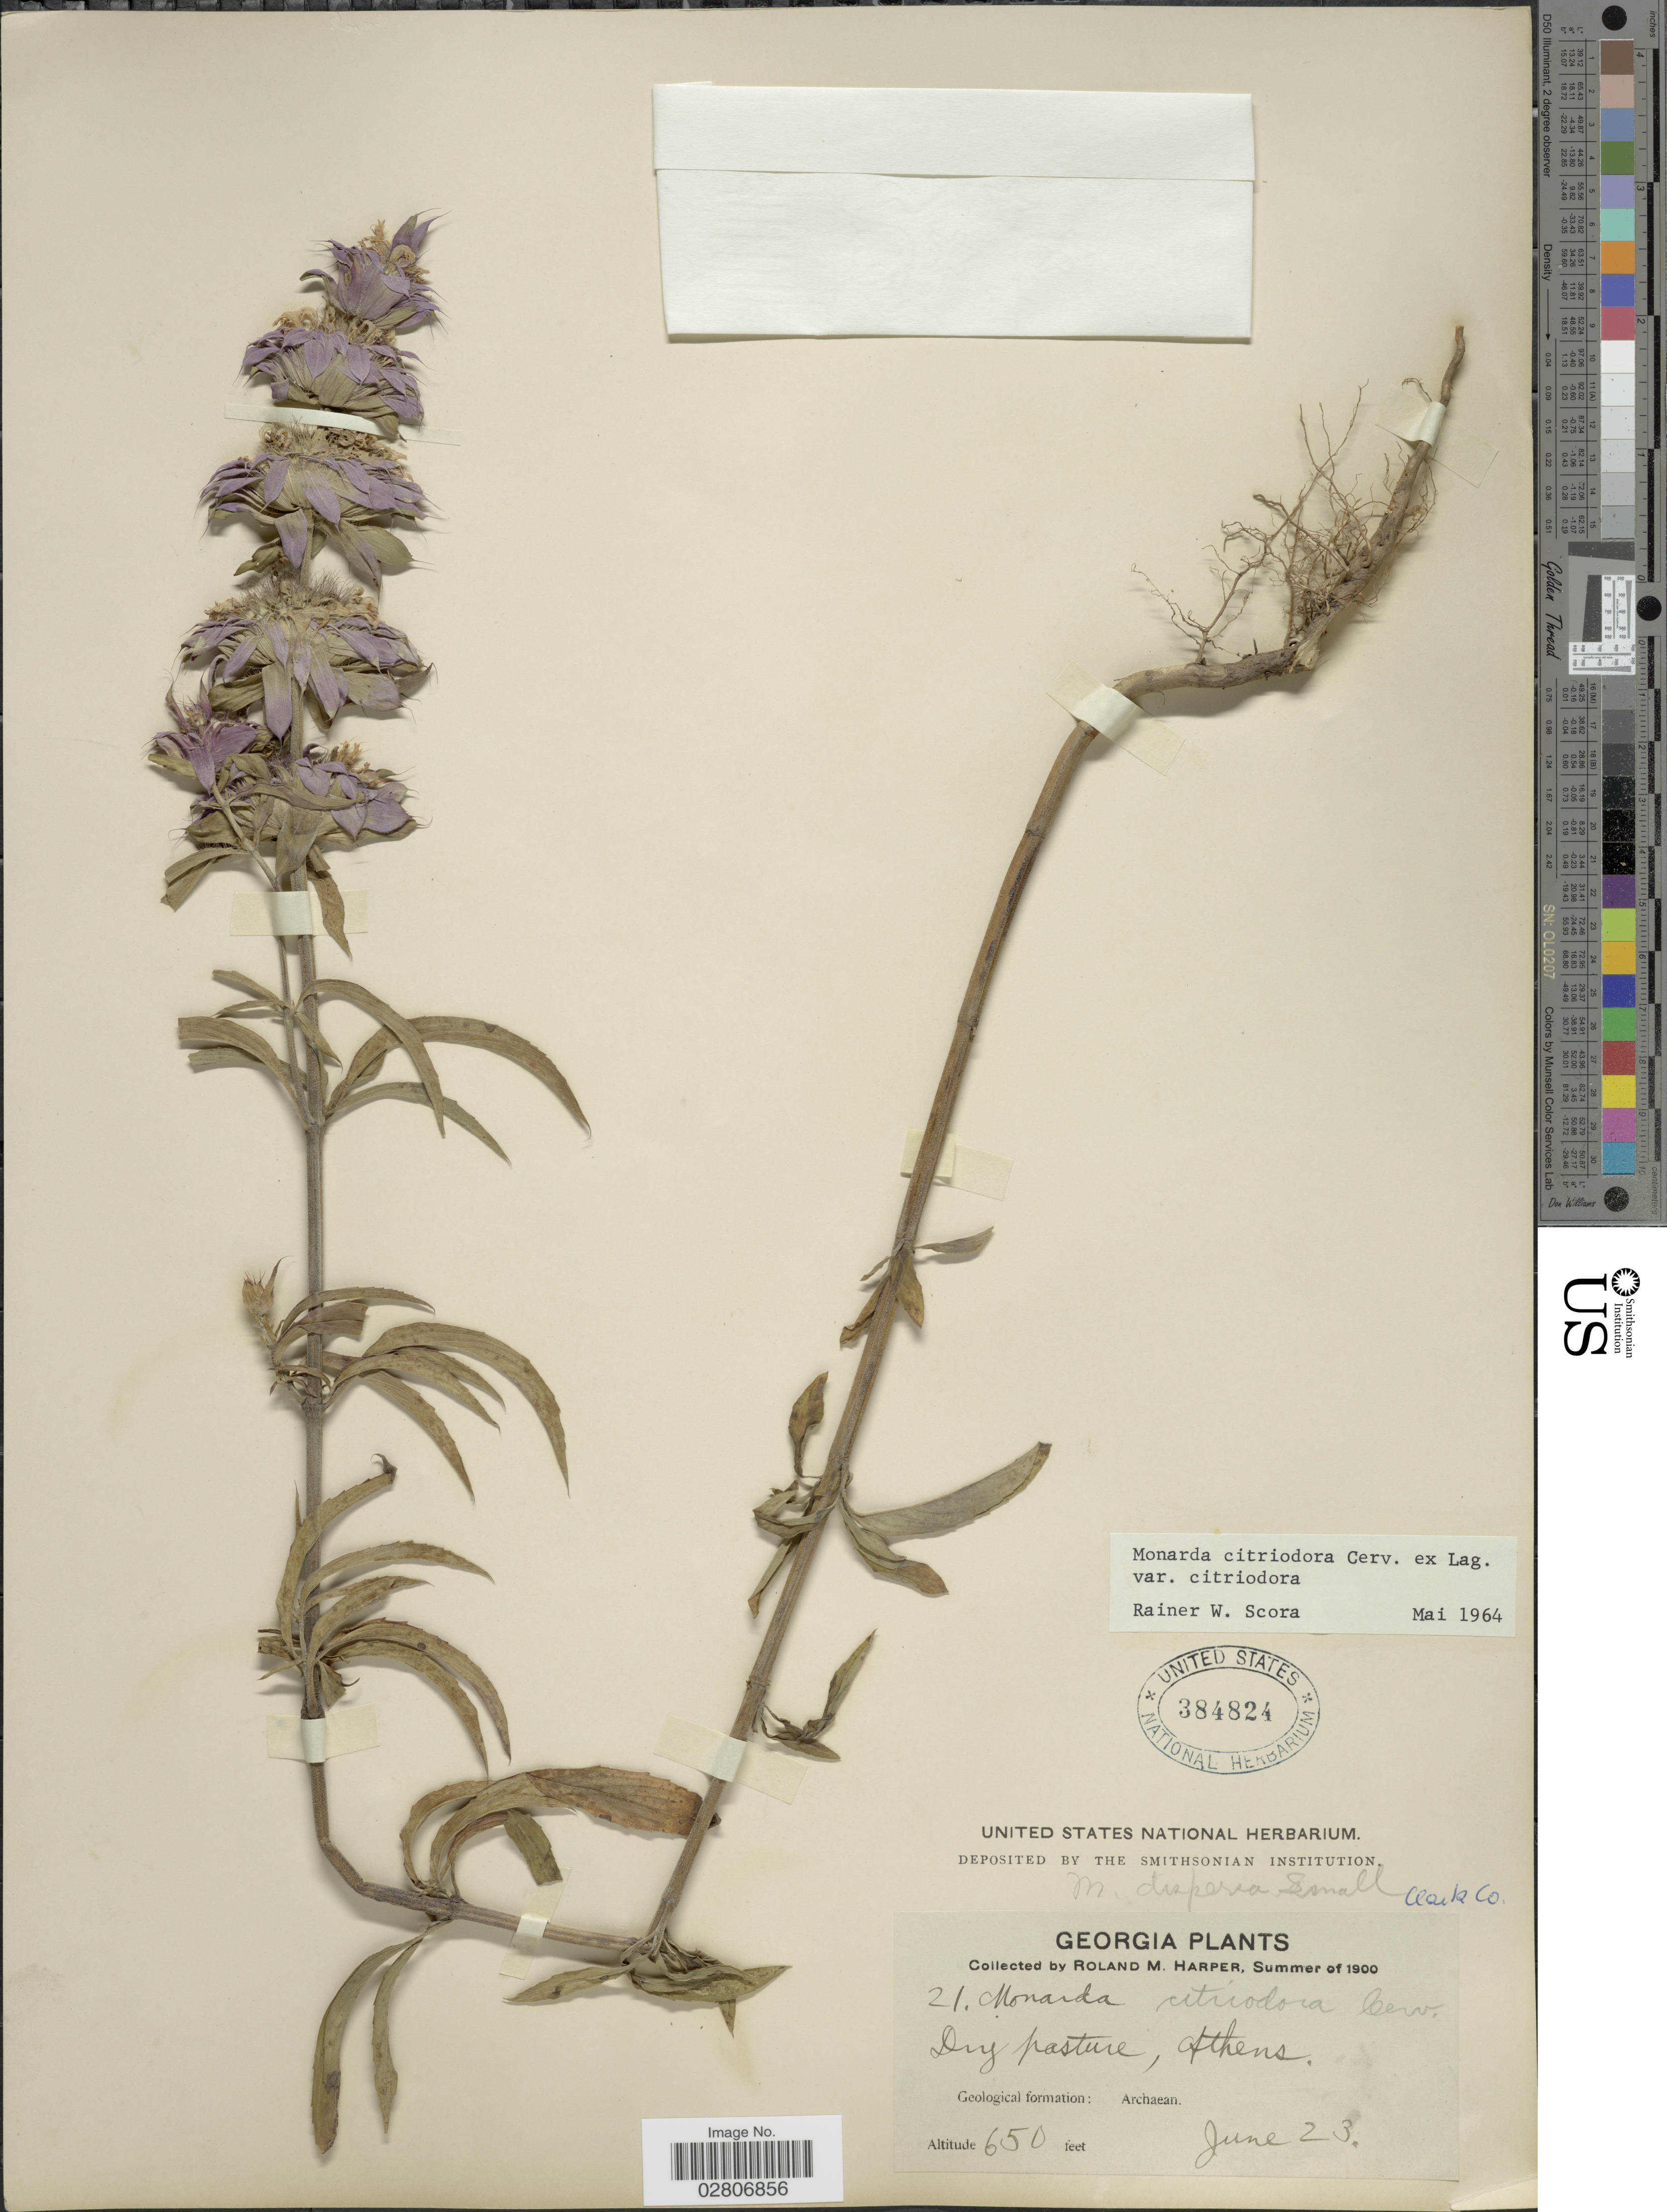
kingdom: Plantae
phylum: Tracheophyta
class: Magnoliopsida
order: Lamiales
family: Lamiaceae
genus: Monarda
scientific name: Monarda citriodora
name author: Cerv. ex Lag.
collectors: R. M. Harper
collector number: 21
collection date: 1900-06-23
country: United States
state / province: Georgia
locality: Athens. Clark Co.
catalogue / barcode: US 384824